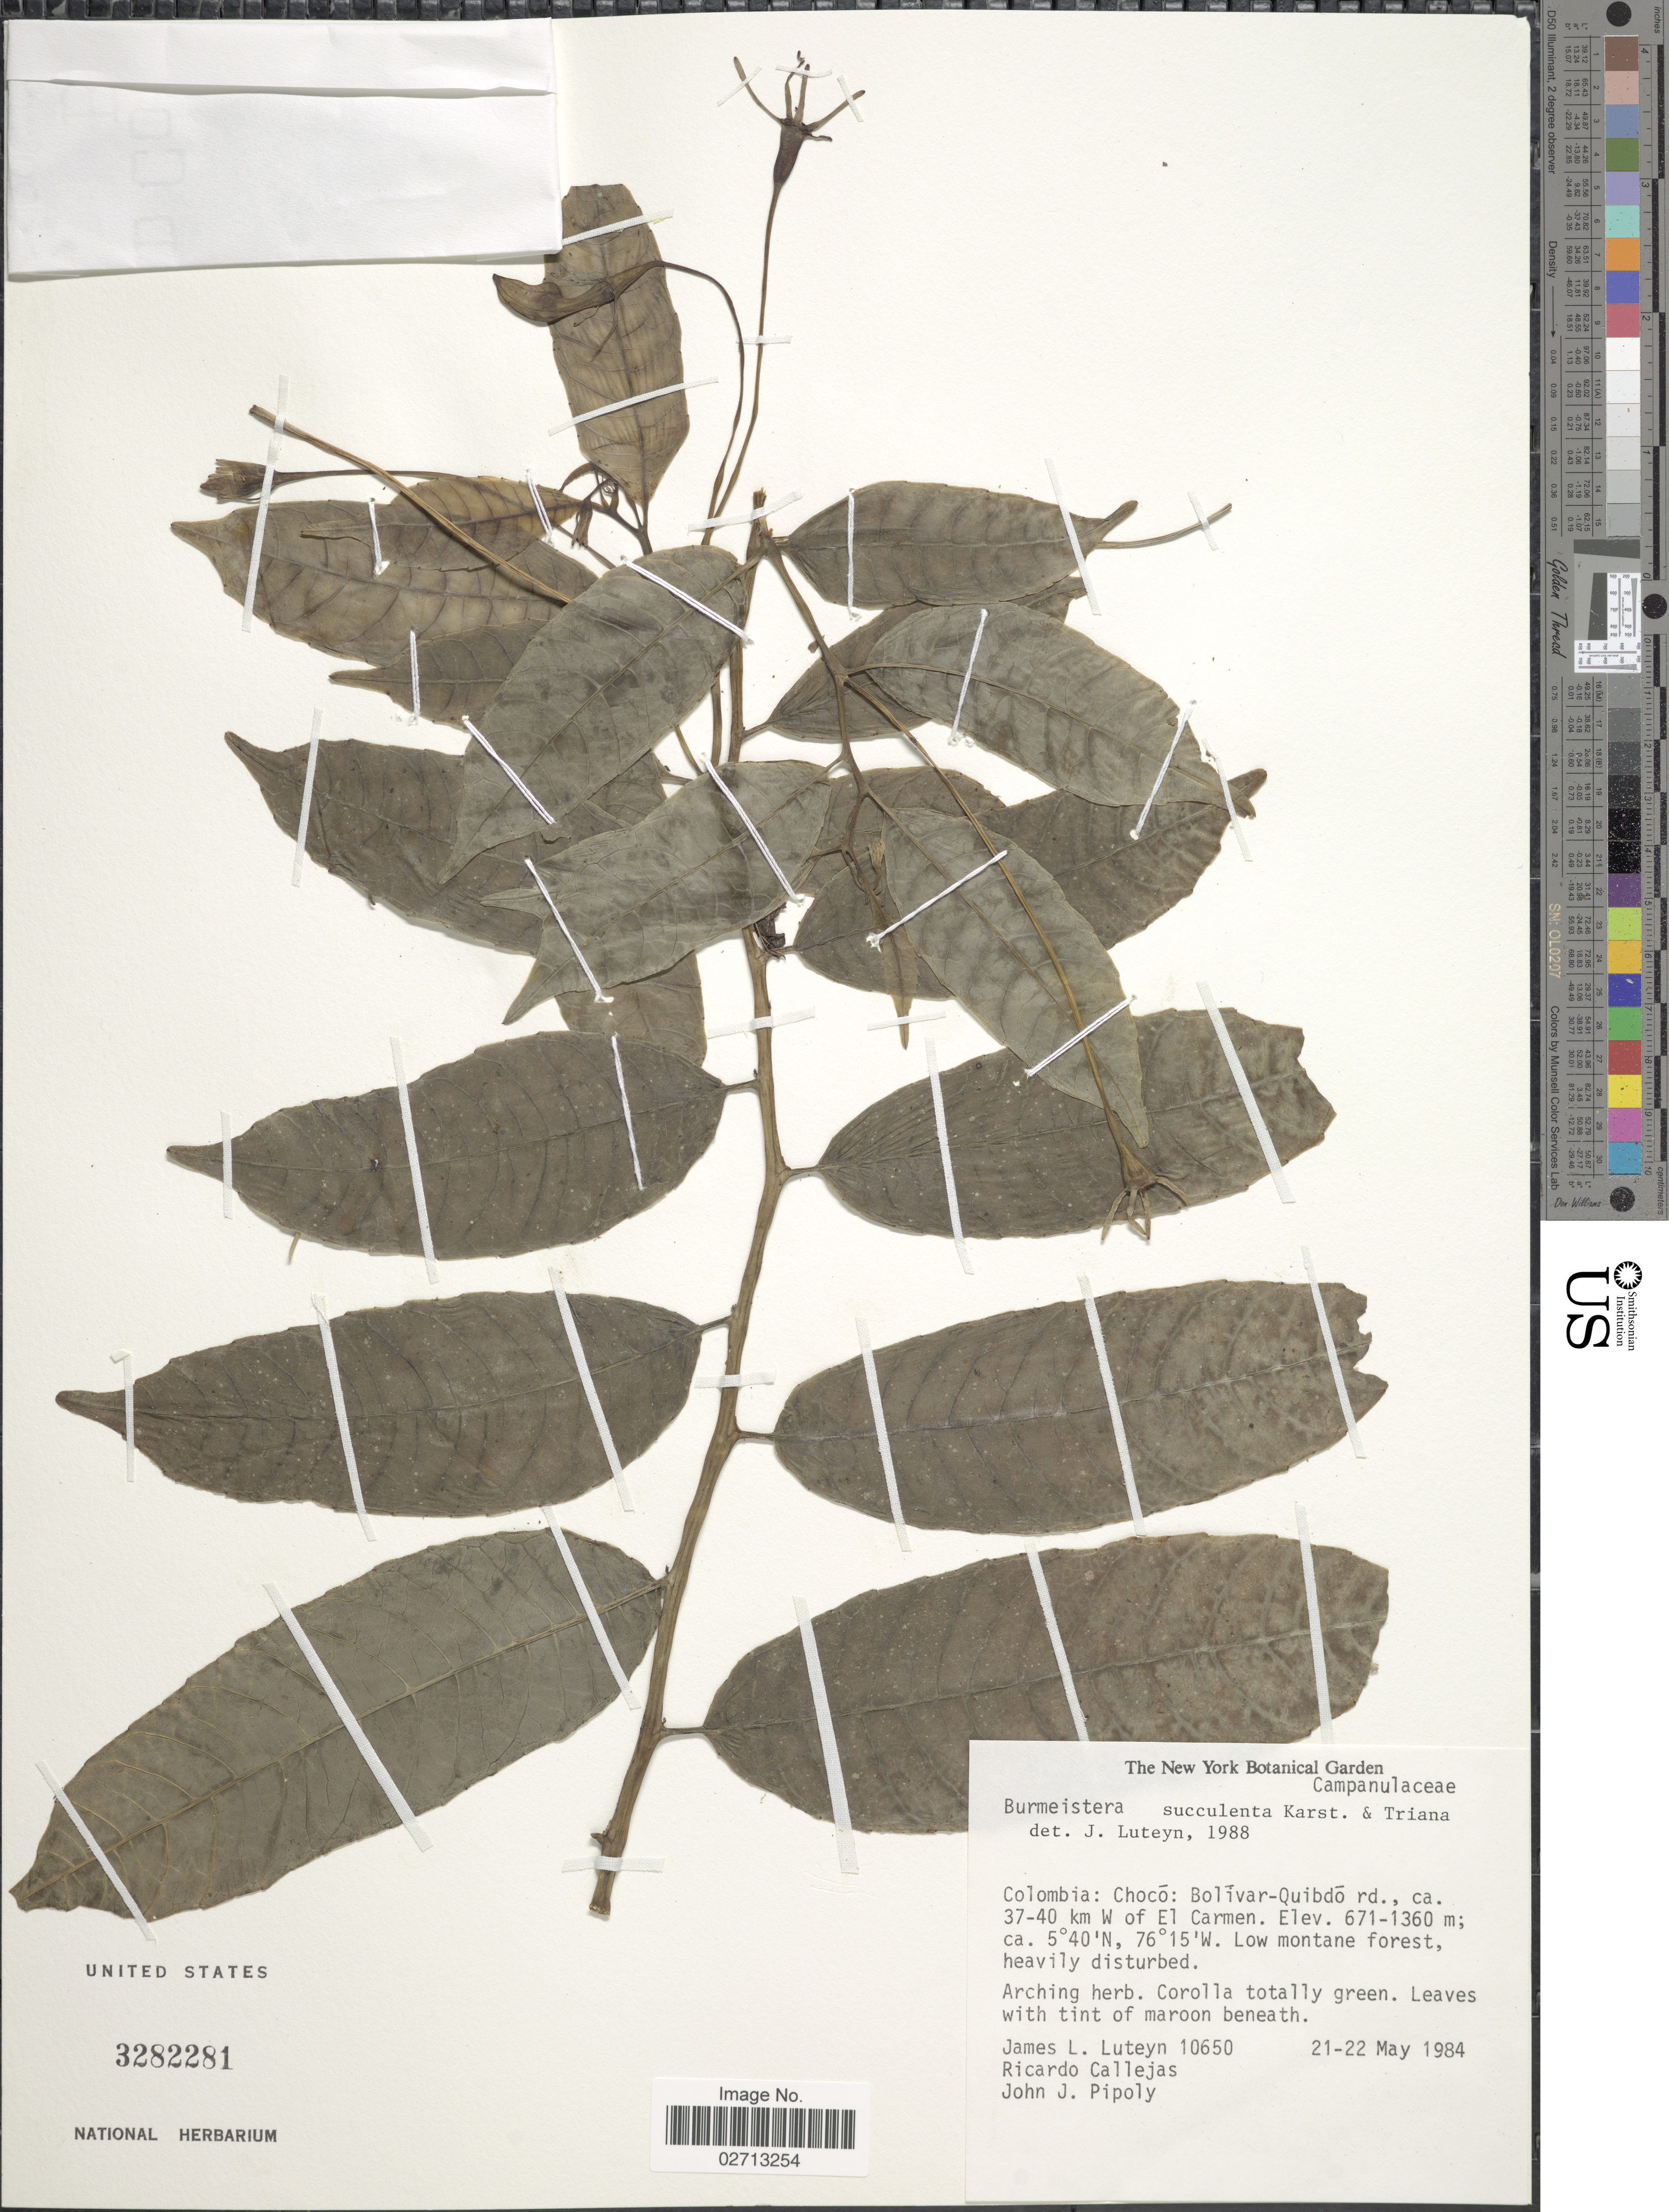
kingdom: Plantae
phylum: Tracheophyta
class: Magnoliopsida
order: Asterales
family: Campanulaceae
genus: Burmeistera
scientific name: Burmeistera succulenta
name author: H. Karst. & Triana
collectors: J. L. Luteyn, R. Callejas & J. J. Pipoly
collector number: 10650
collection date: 1984-05-21/1984-05-22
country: Colombia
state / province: Chocó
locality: Bolivar-Quibdo rd., ca. 37-40 km W of El Carmen.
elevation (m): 671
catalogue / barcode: US 3282281